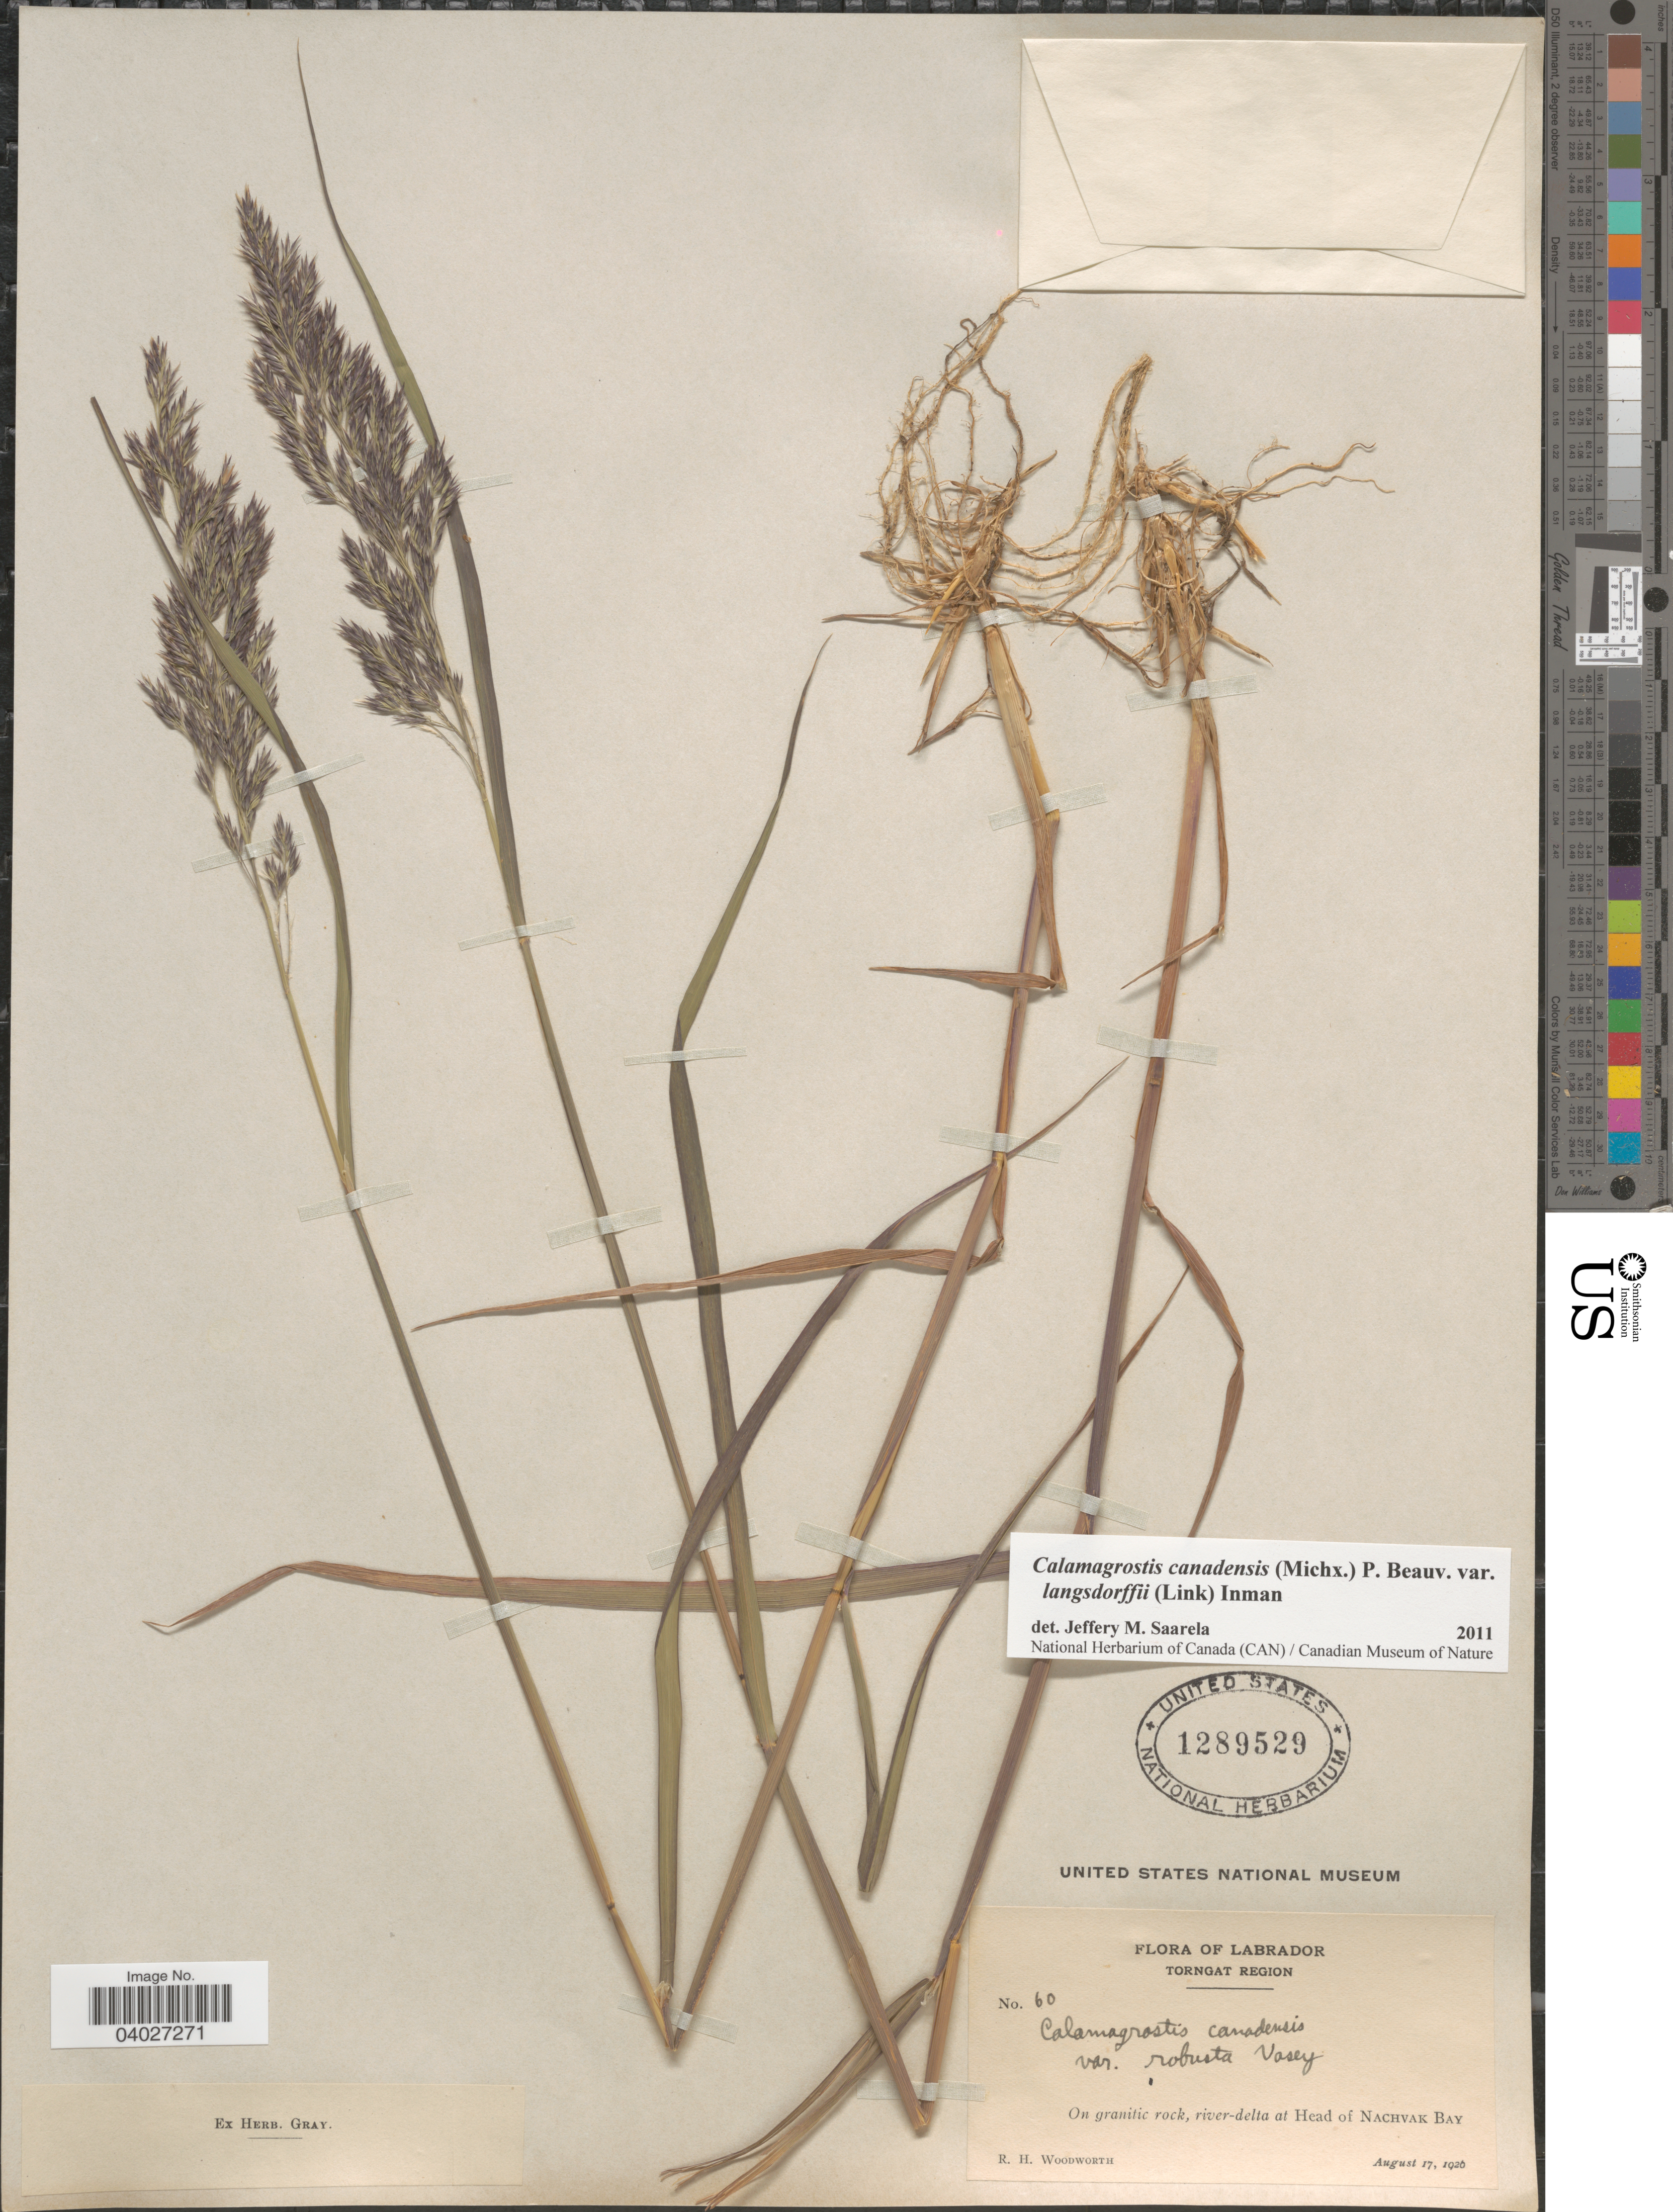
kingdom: Plantae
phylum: Tracheophyta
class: Liliopsida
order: Poales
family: Poaceae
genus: Calamagrostis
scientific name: Calamagrostis canadensis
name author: (Michx.) P. Beauv.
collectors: R. Woodworth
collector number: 60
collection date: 1926-08-17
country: Canada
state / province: Newfoundland and Labrador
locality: Labrador. Torngat Region. On granitic rock, river-delta at Head of Nachvak Bay.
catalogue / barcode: US 1289529